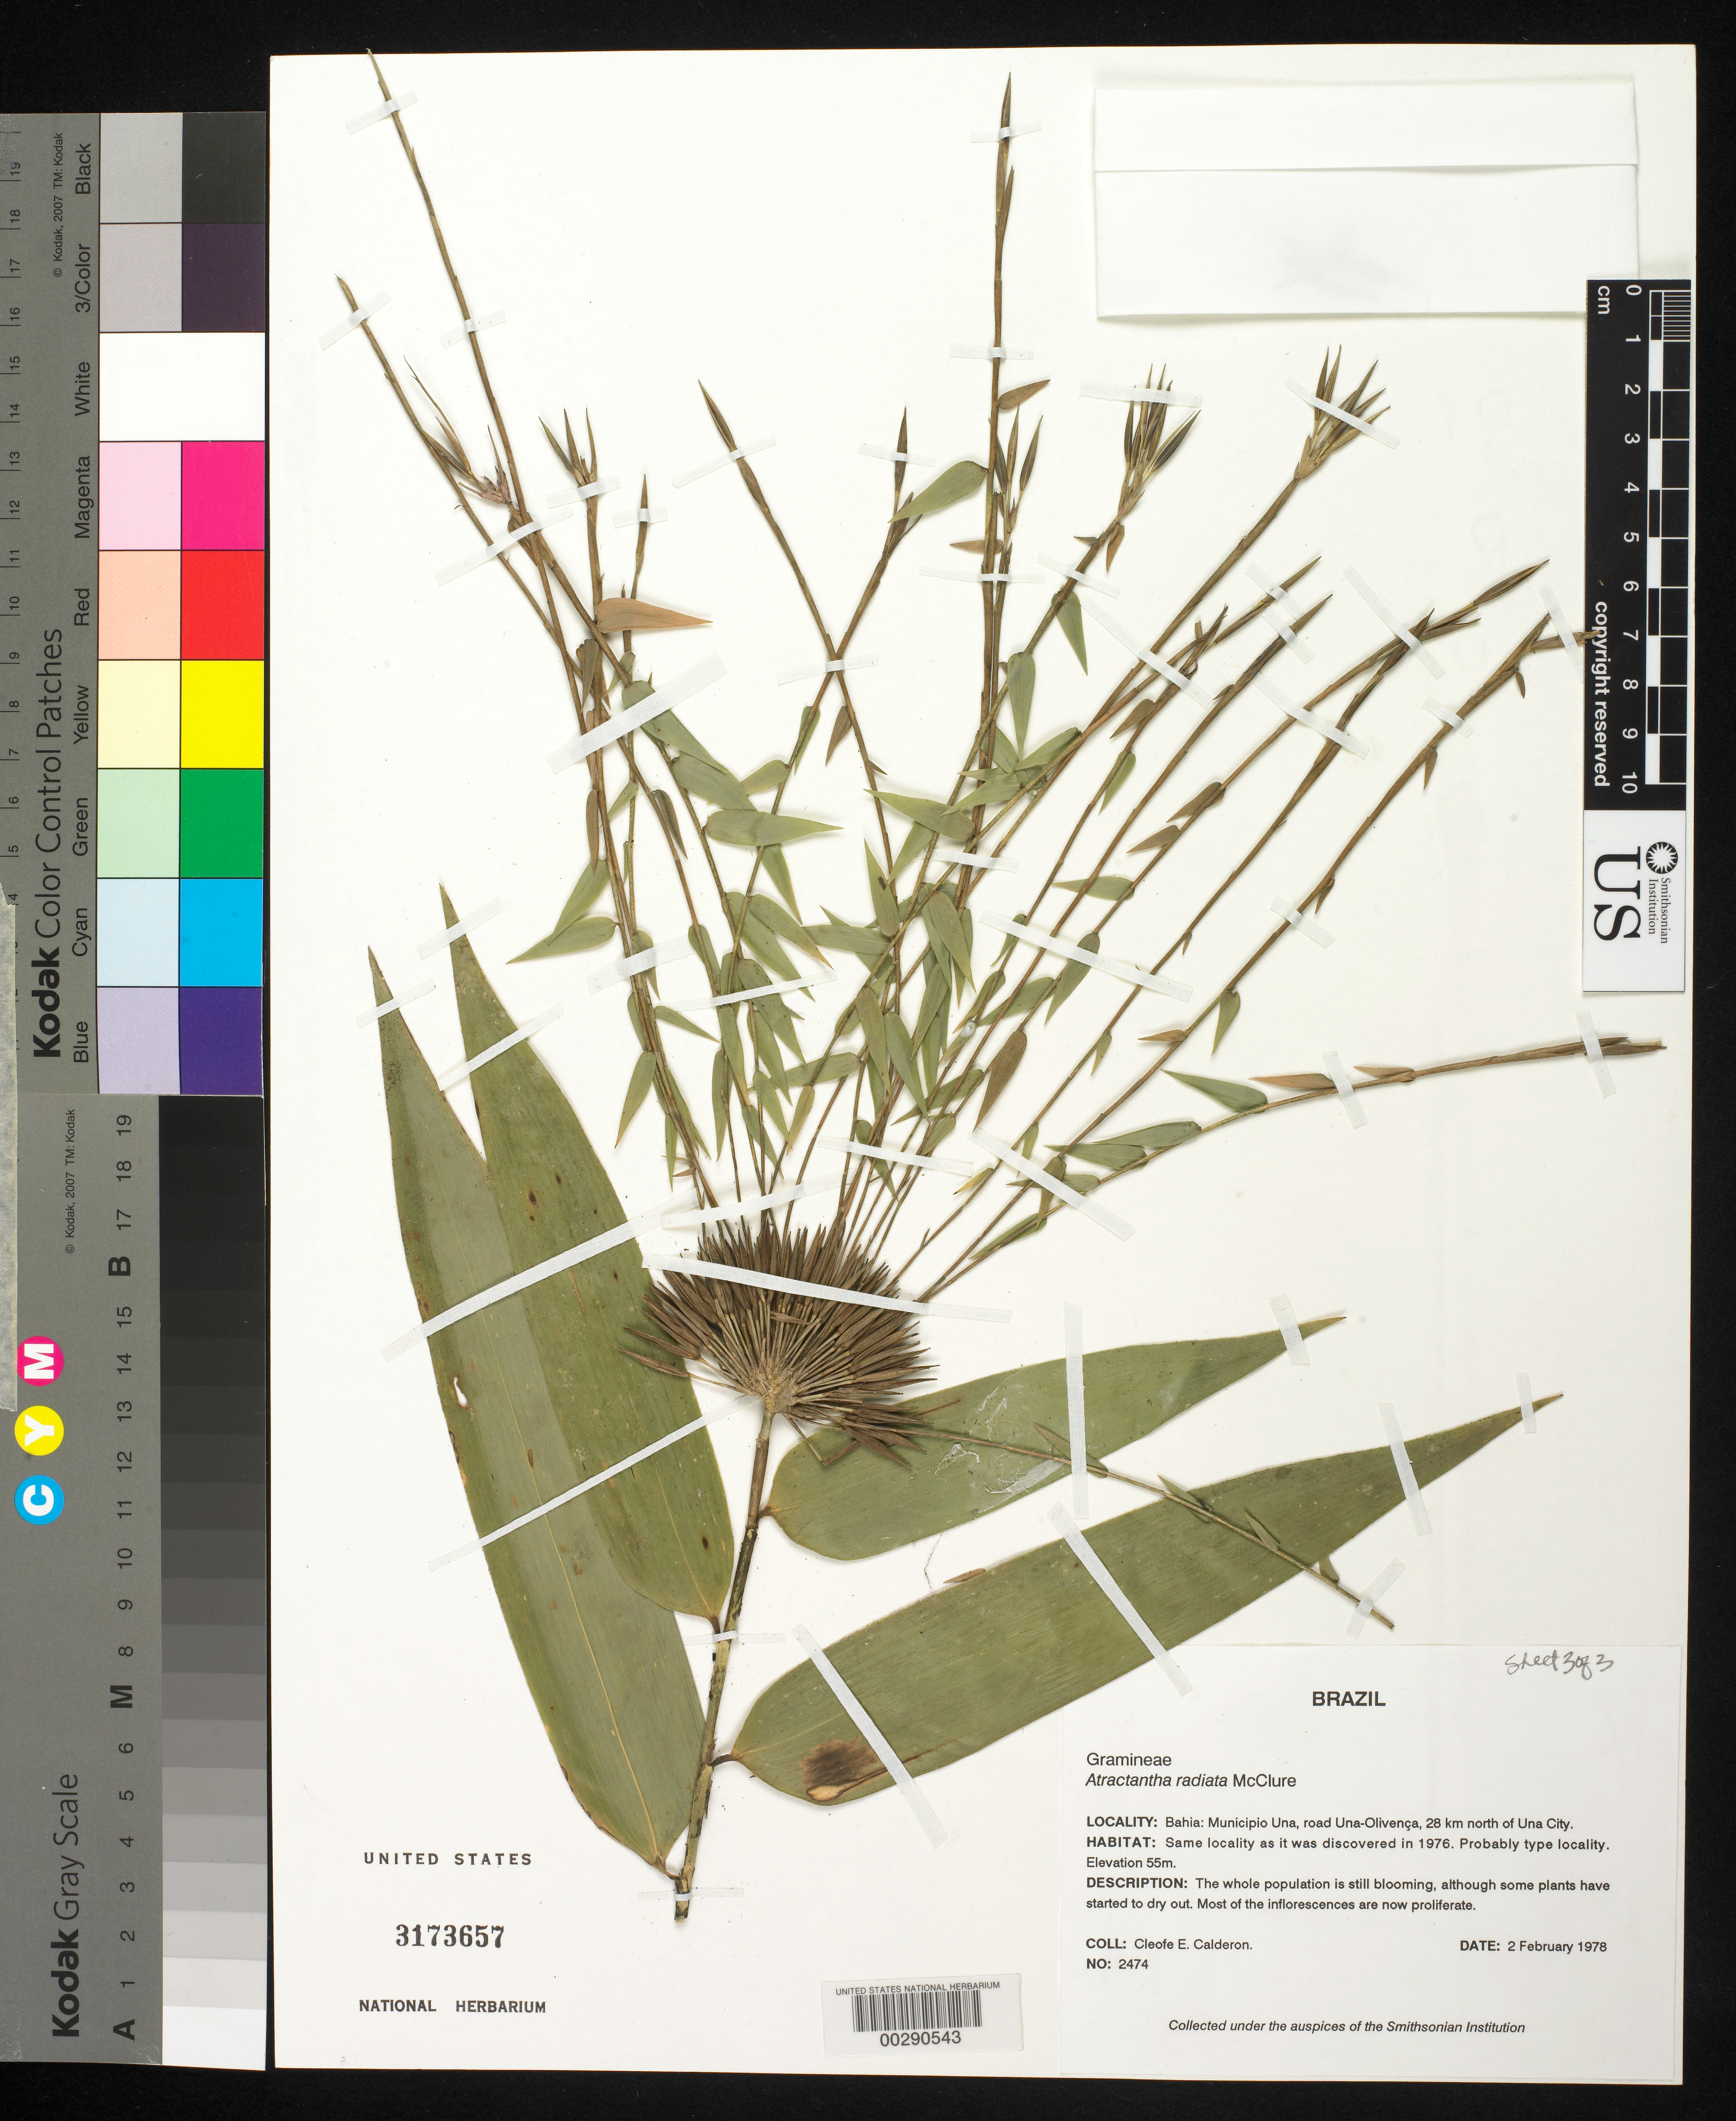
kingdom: Plantae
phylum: Tracheophyta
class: Liliopsida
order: Poales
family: Poaceae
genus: Atractantha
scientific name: Atractantha radiata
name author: McClure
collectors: C. E. Calderón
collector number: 2474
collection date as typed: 02 Feb 1978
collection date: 1978-02-02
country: Brazil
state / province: Bahia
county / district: Una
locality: Road una-olivenca 28 km n of una city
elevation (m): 55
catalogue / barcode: US 3173657